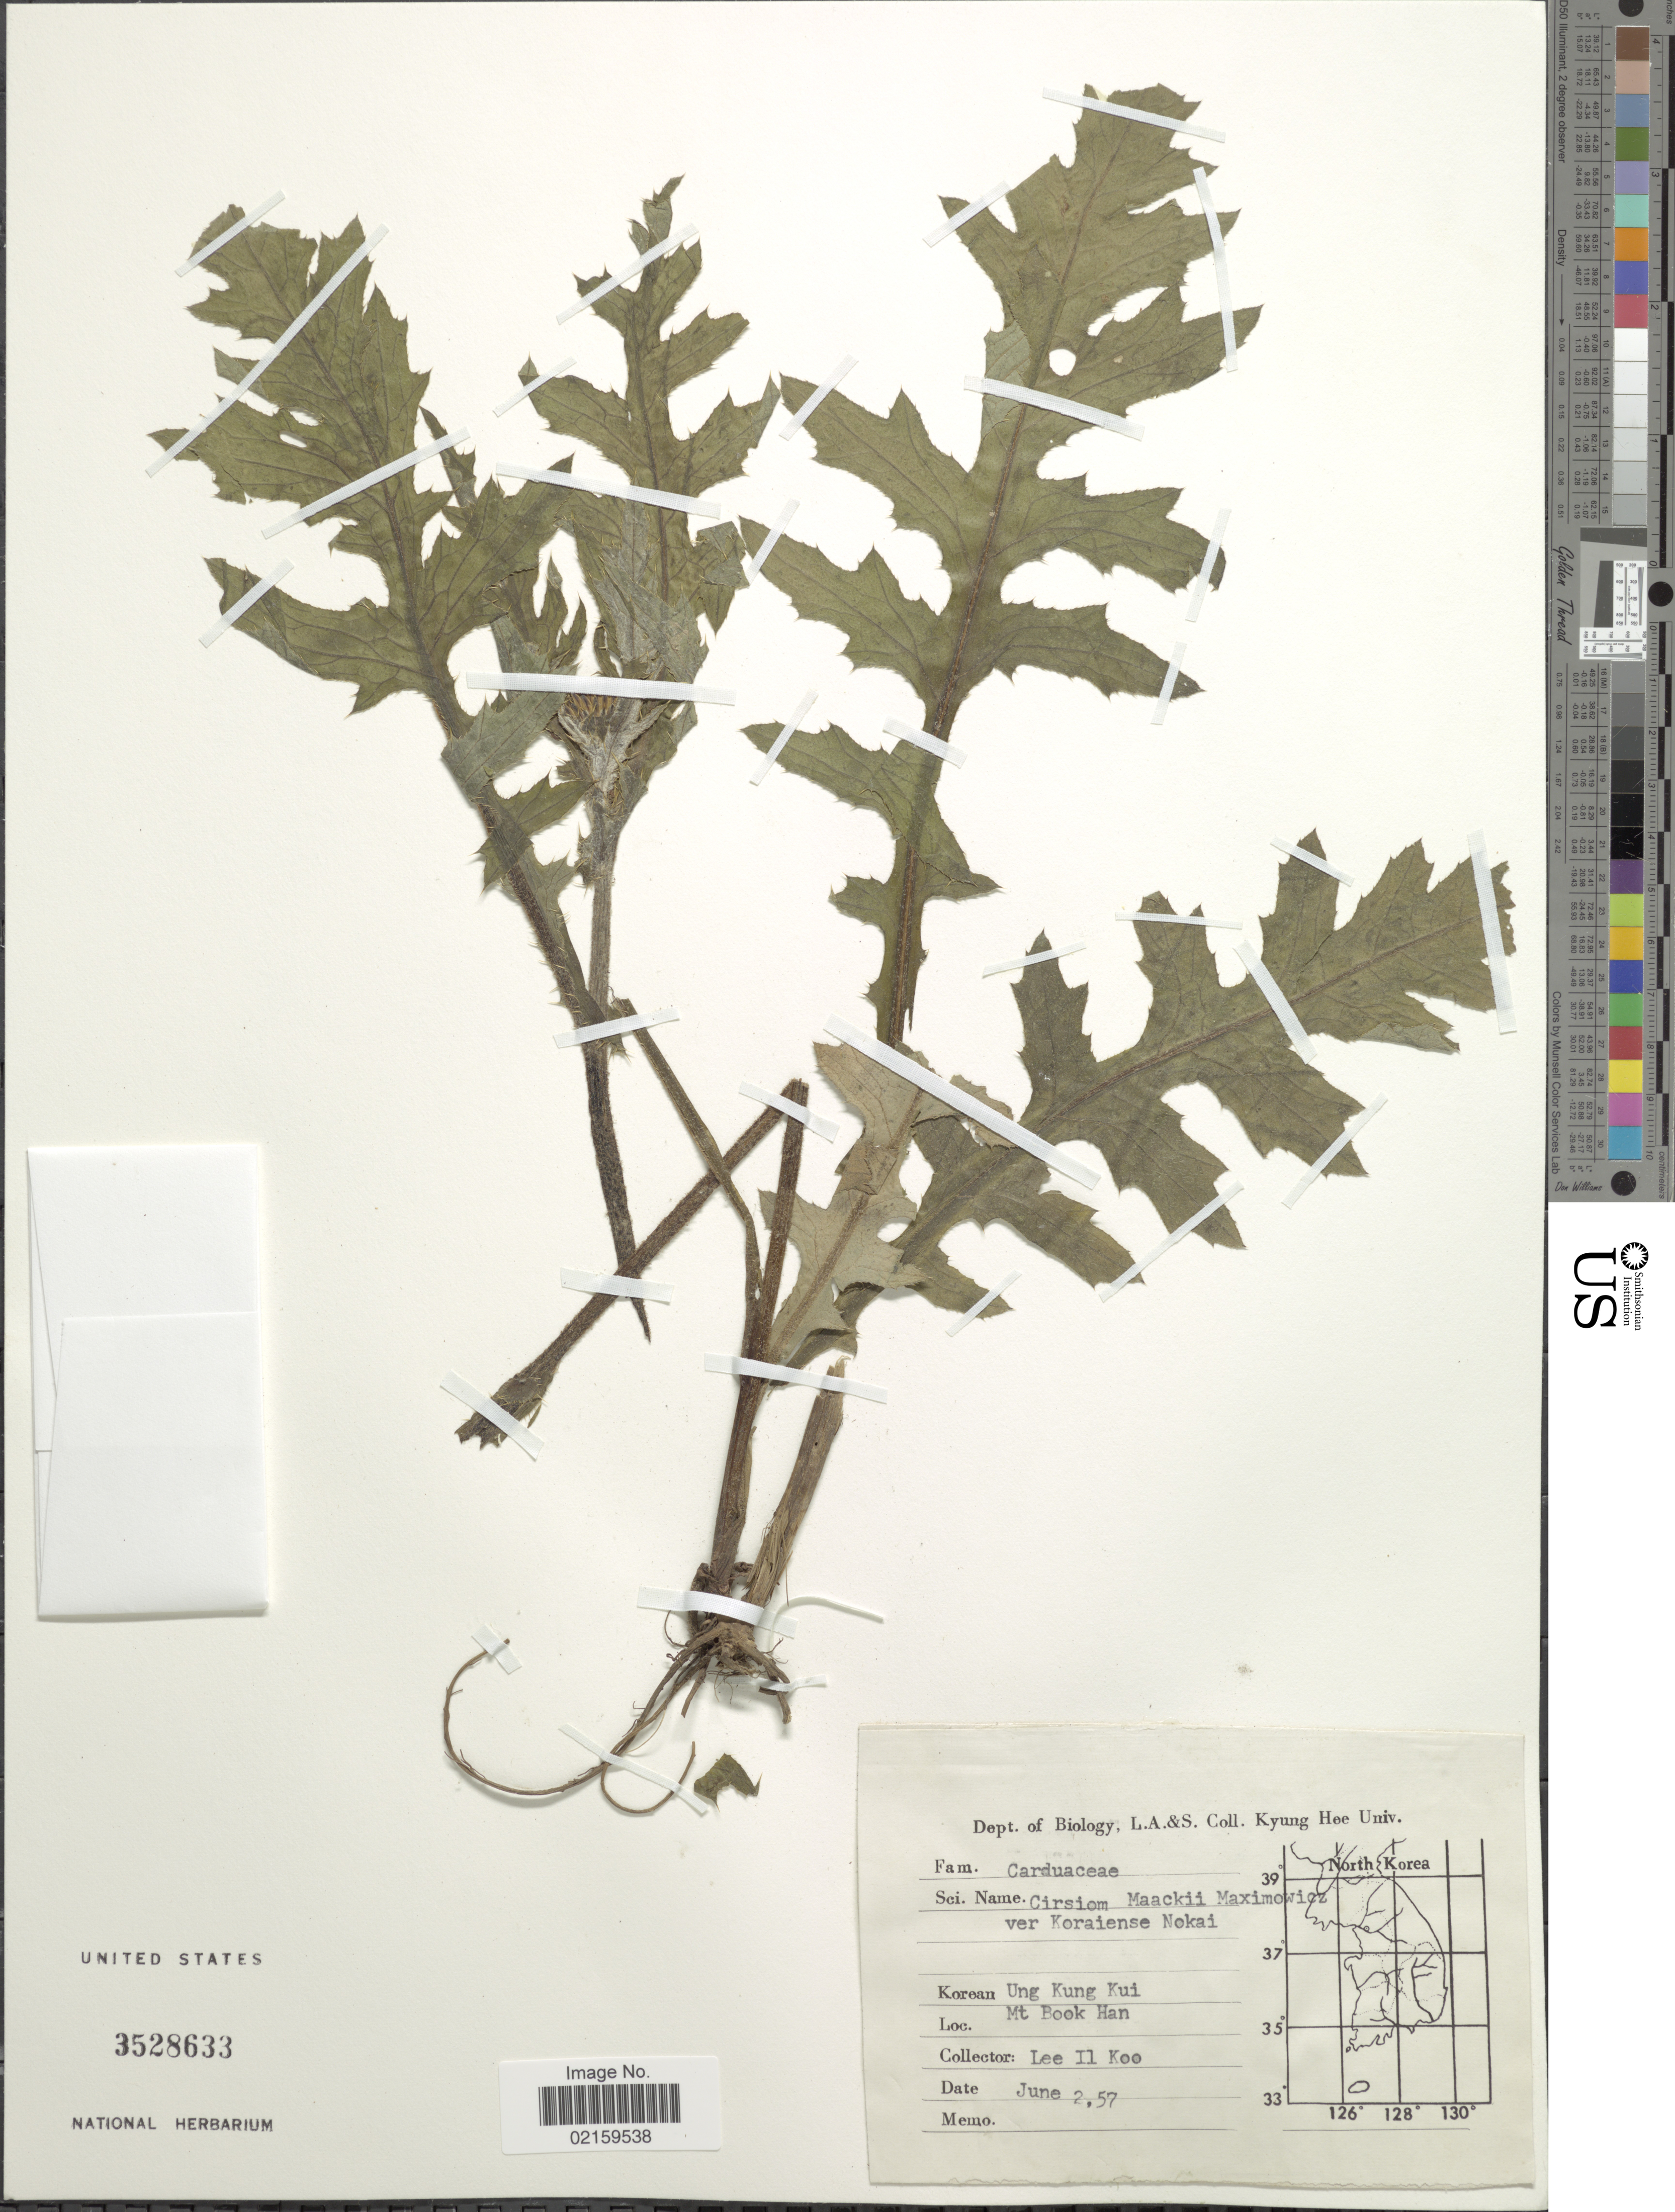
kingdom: Plantae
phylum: Tracheophyta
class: Magnoliopsida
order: Asterales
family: Asteraceae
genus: Cirsium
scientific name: Cirsium japonicum var. maackii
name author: (Maxim.) Matsum.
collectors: Il-Ko Lee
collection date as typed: Transcribed d/m/y: 2/6/57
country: South Korea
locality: Mt. Book Han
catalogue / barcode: US 3528633